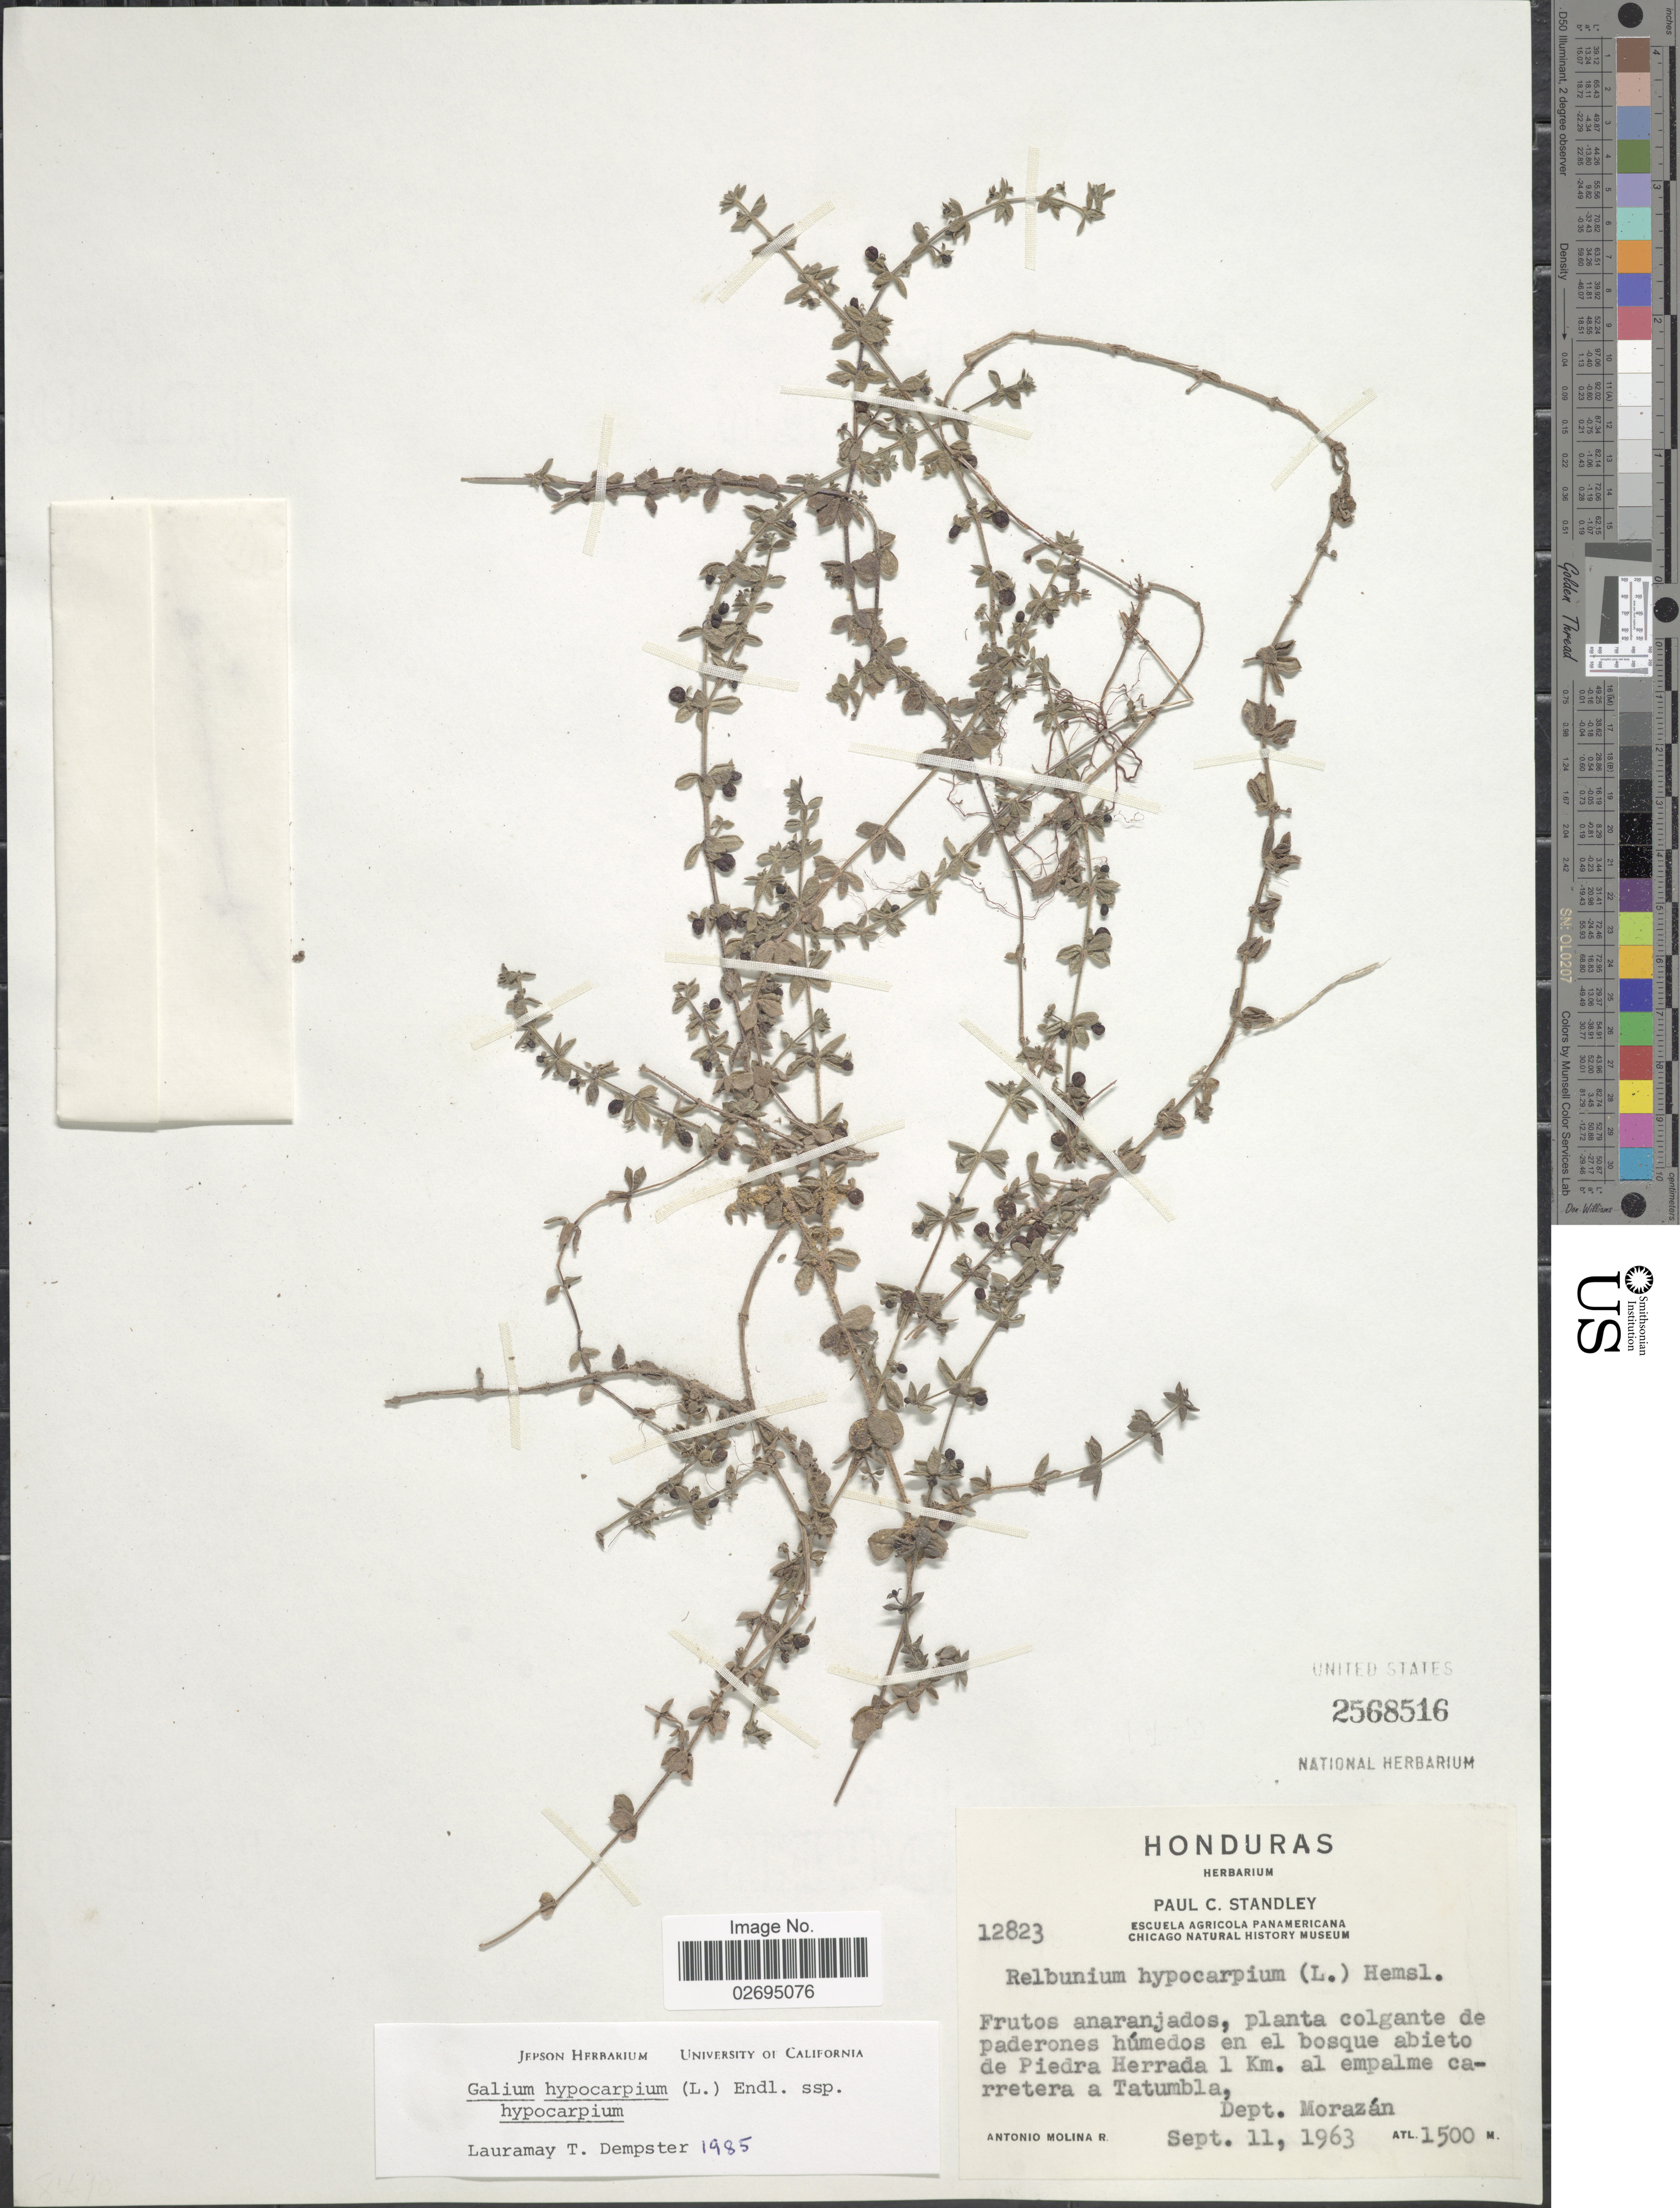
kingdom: Plantae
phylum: Tracheophyta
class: Magnoliopsida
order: Gentianales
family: Rubiaceae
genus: Galium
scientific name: Galium hypocarpium subsp. hypocarpium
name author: (L.) Endl. ex Griseb.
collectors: A. Molina R.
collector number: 12823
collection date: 1963-09-11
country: Honduras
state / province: Fco. Morazán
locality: Abieto de Piedra Herrada 1 Km. al empalme carretera a Tatumbla, Dept. Morazán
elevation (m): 1500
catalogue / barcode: US 2568516